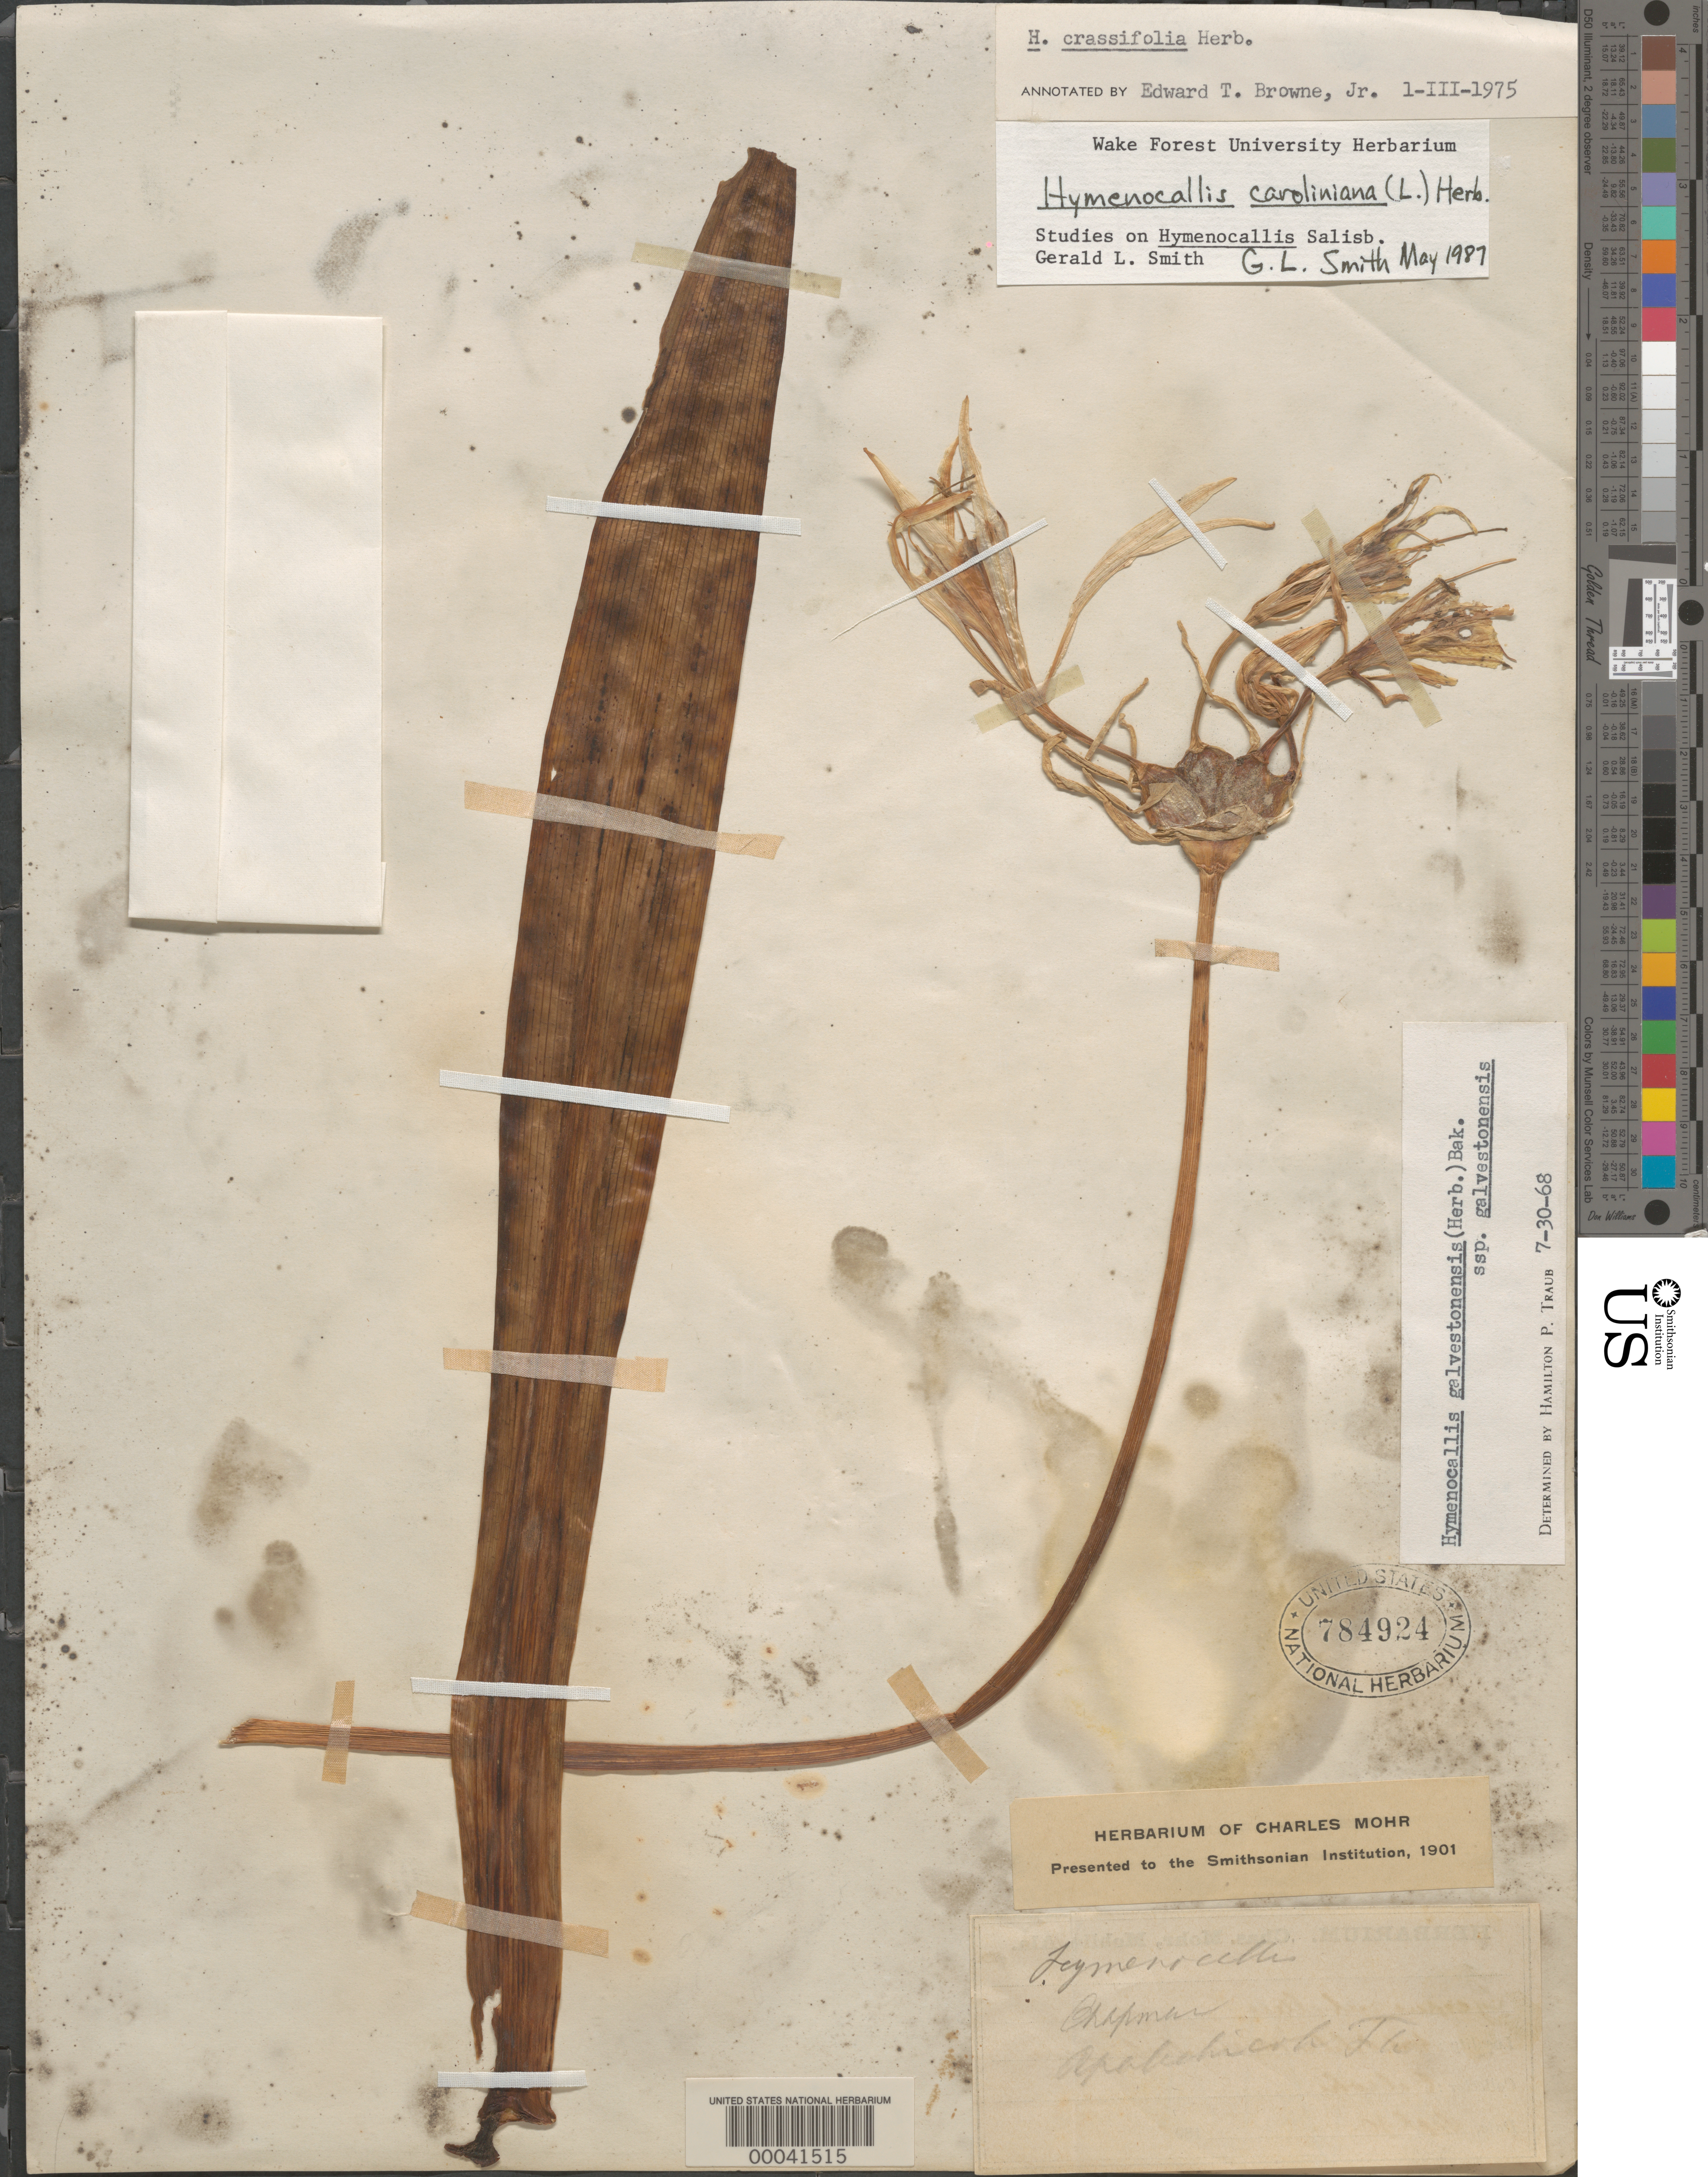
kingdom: Plantae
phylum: Tracheophyta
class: Liliopsida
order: Asparagales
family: Amaryllidaceae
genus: Hymenocallis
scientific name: Hymenocallis caroliniana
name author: (L.) Herb.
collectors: A. W. Chapman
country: United States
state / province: Florida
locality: Apalachicola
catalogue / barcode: US 784924